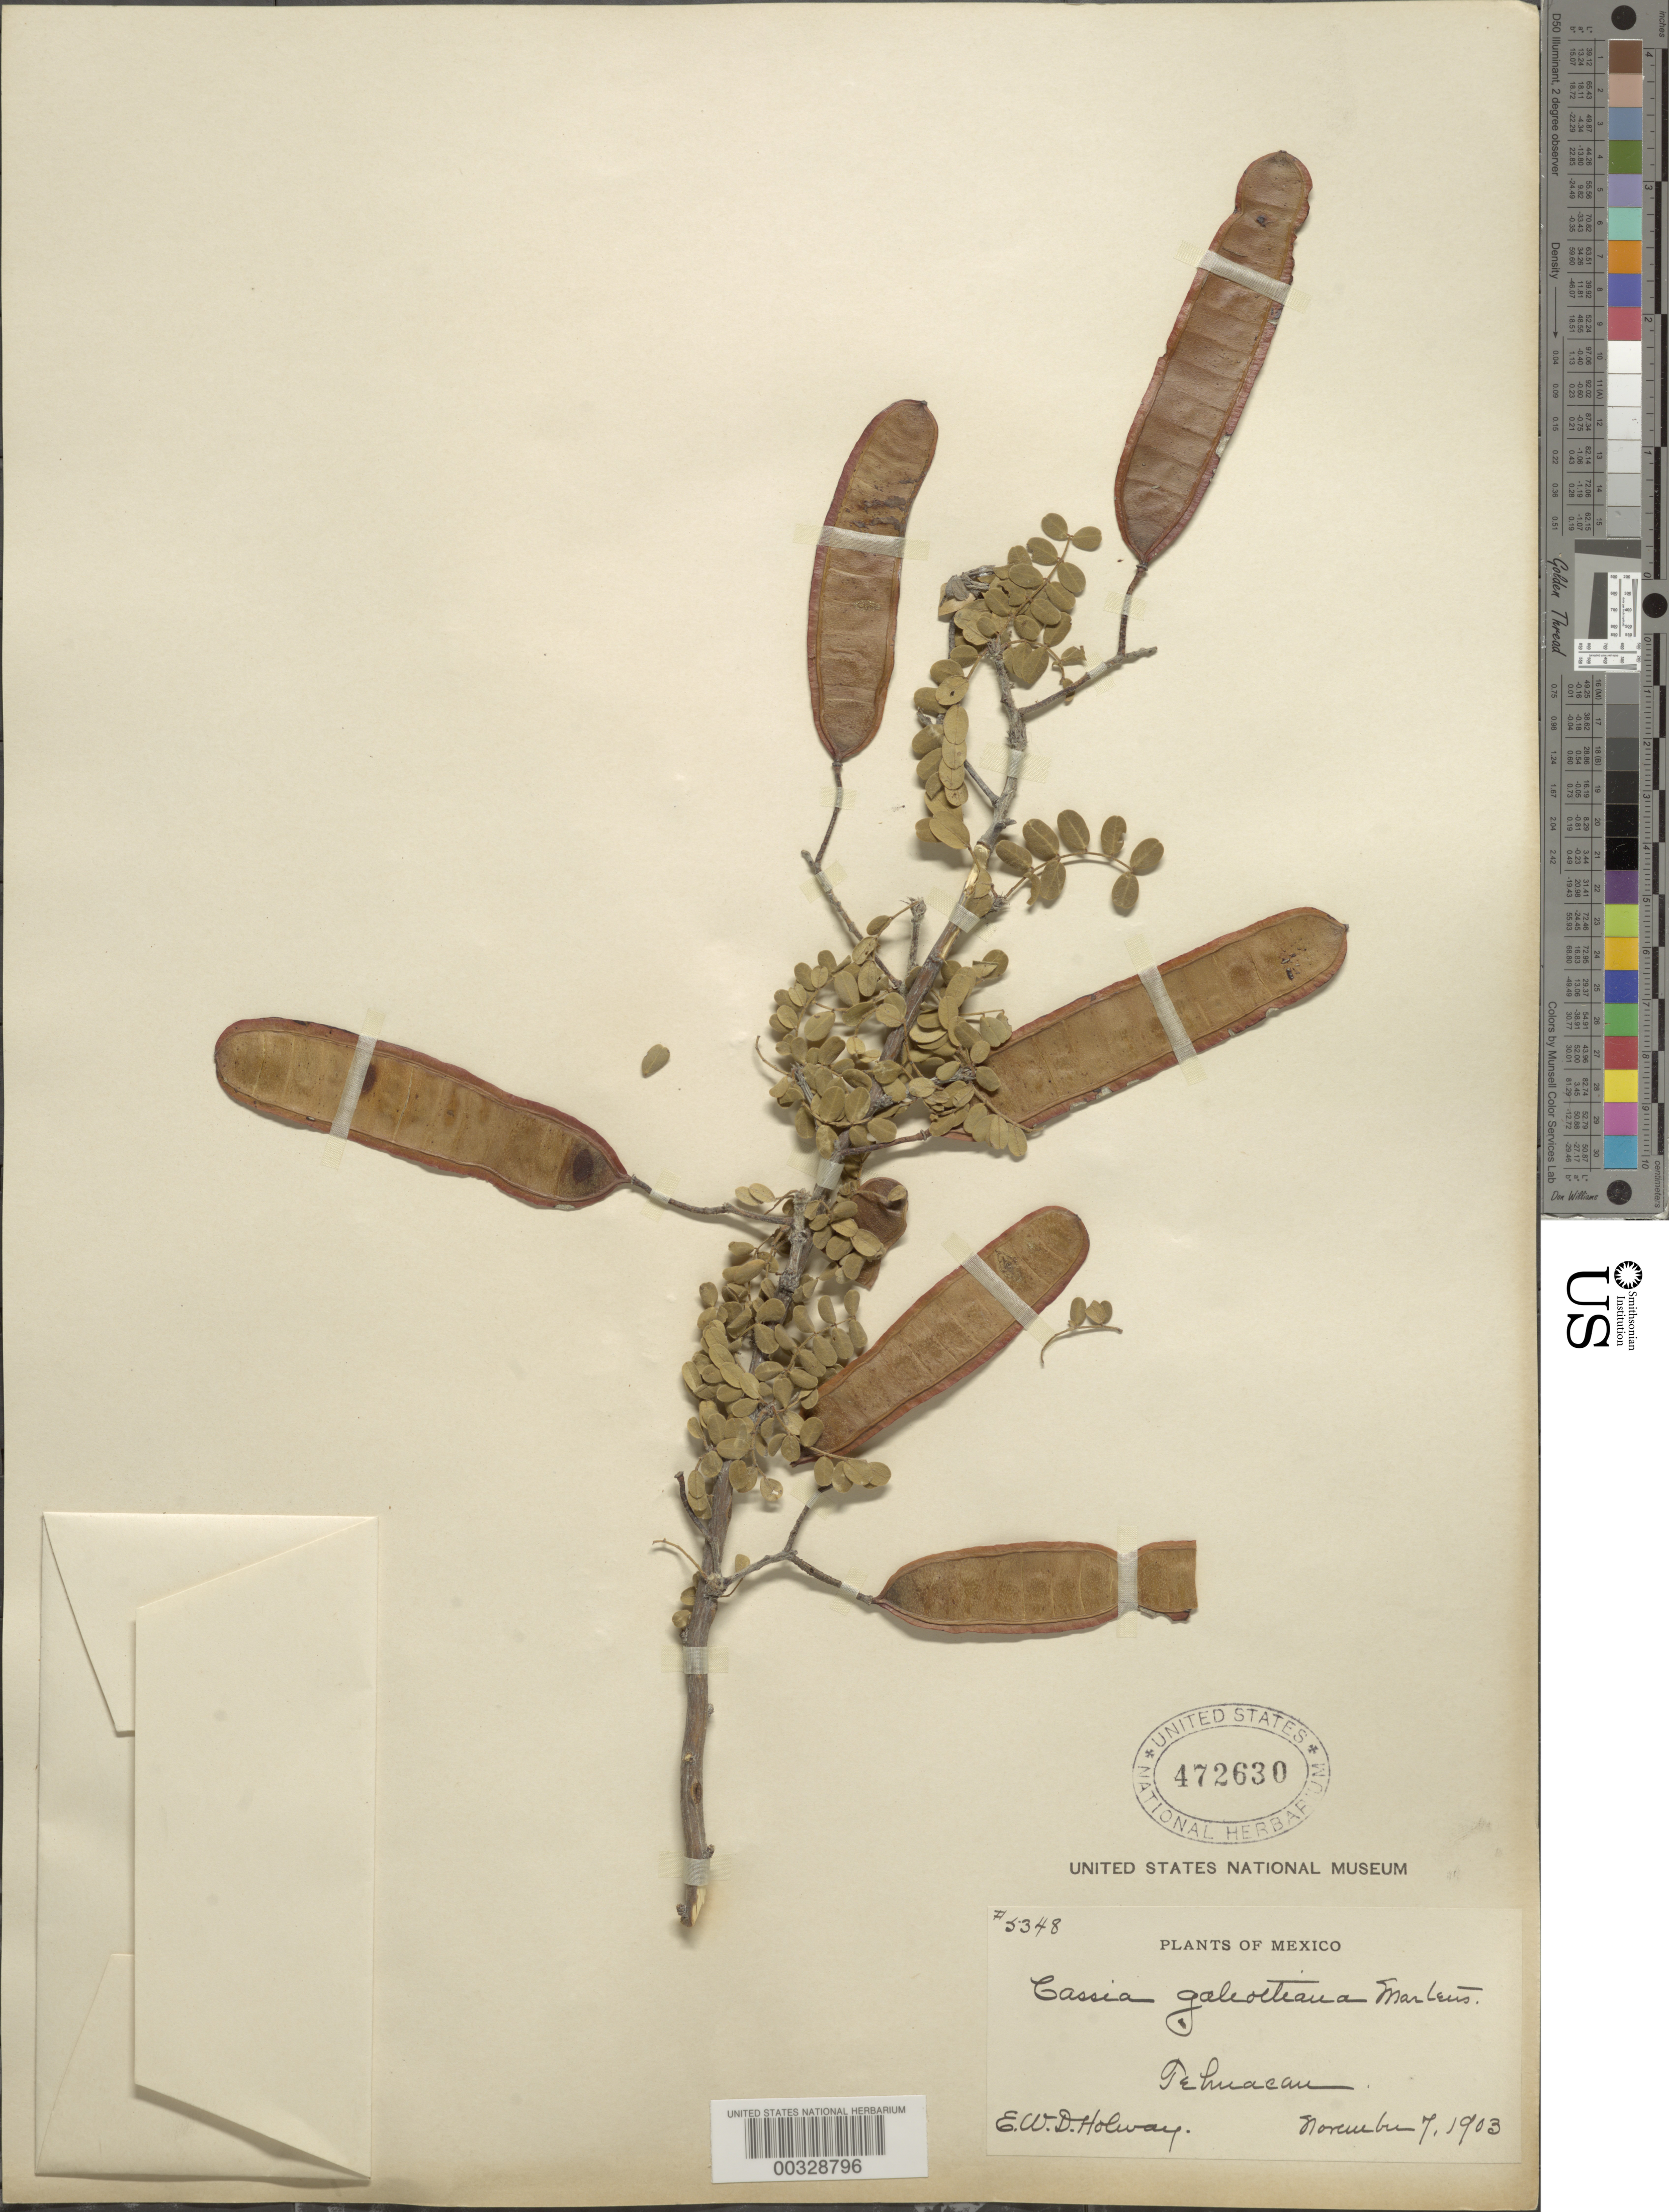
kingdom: Plantae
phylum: Tracheophyta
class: Magnoliopsida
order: Fabales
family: Fabaceae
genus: Senna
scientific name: Senna galeottiana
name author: (M. Martens) H.S. Irwin & Barneby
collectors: E. W. D. Holway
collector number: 5348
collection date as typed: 07 Nov 1903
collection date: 1903-11-07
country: Mexico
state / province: Puebla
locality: Tehuacan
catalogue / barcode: US 472630